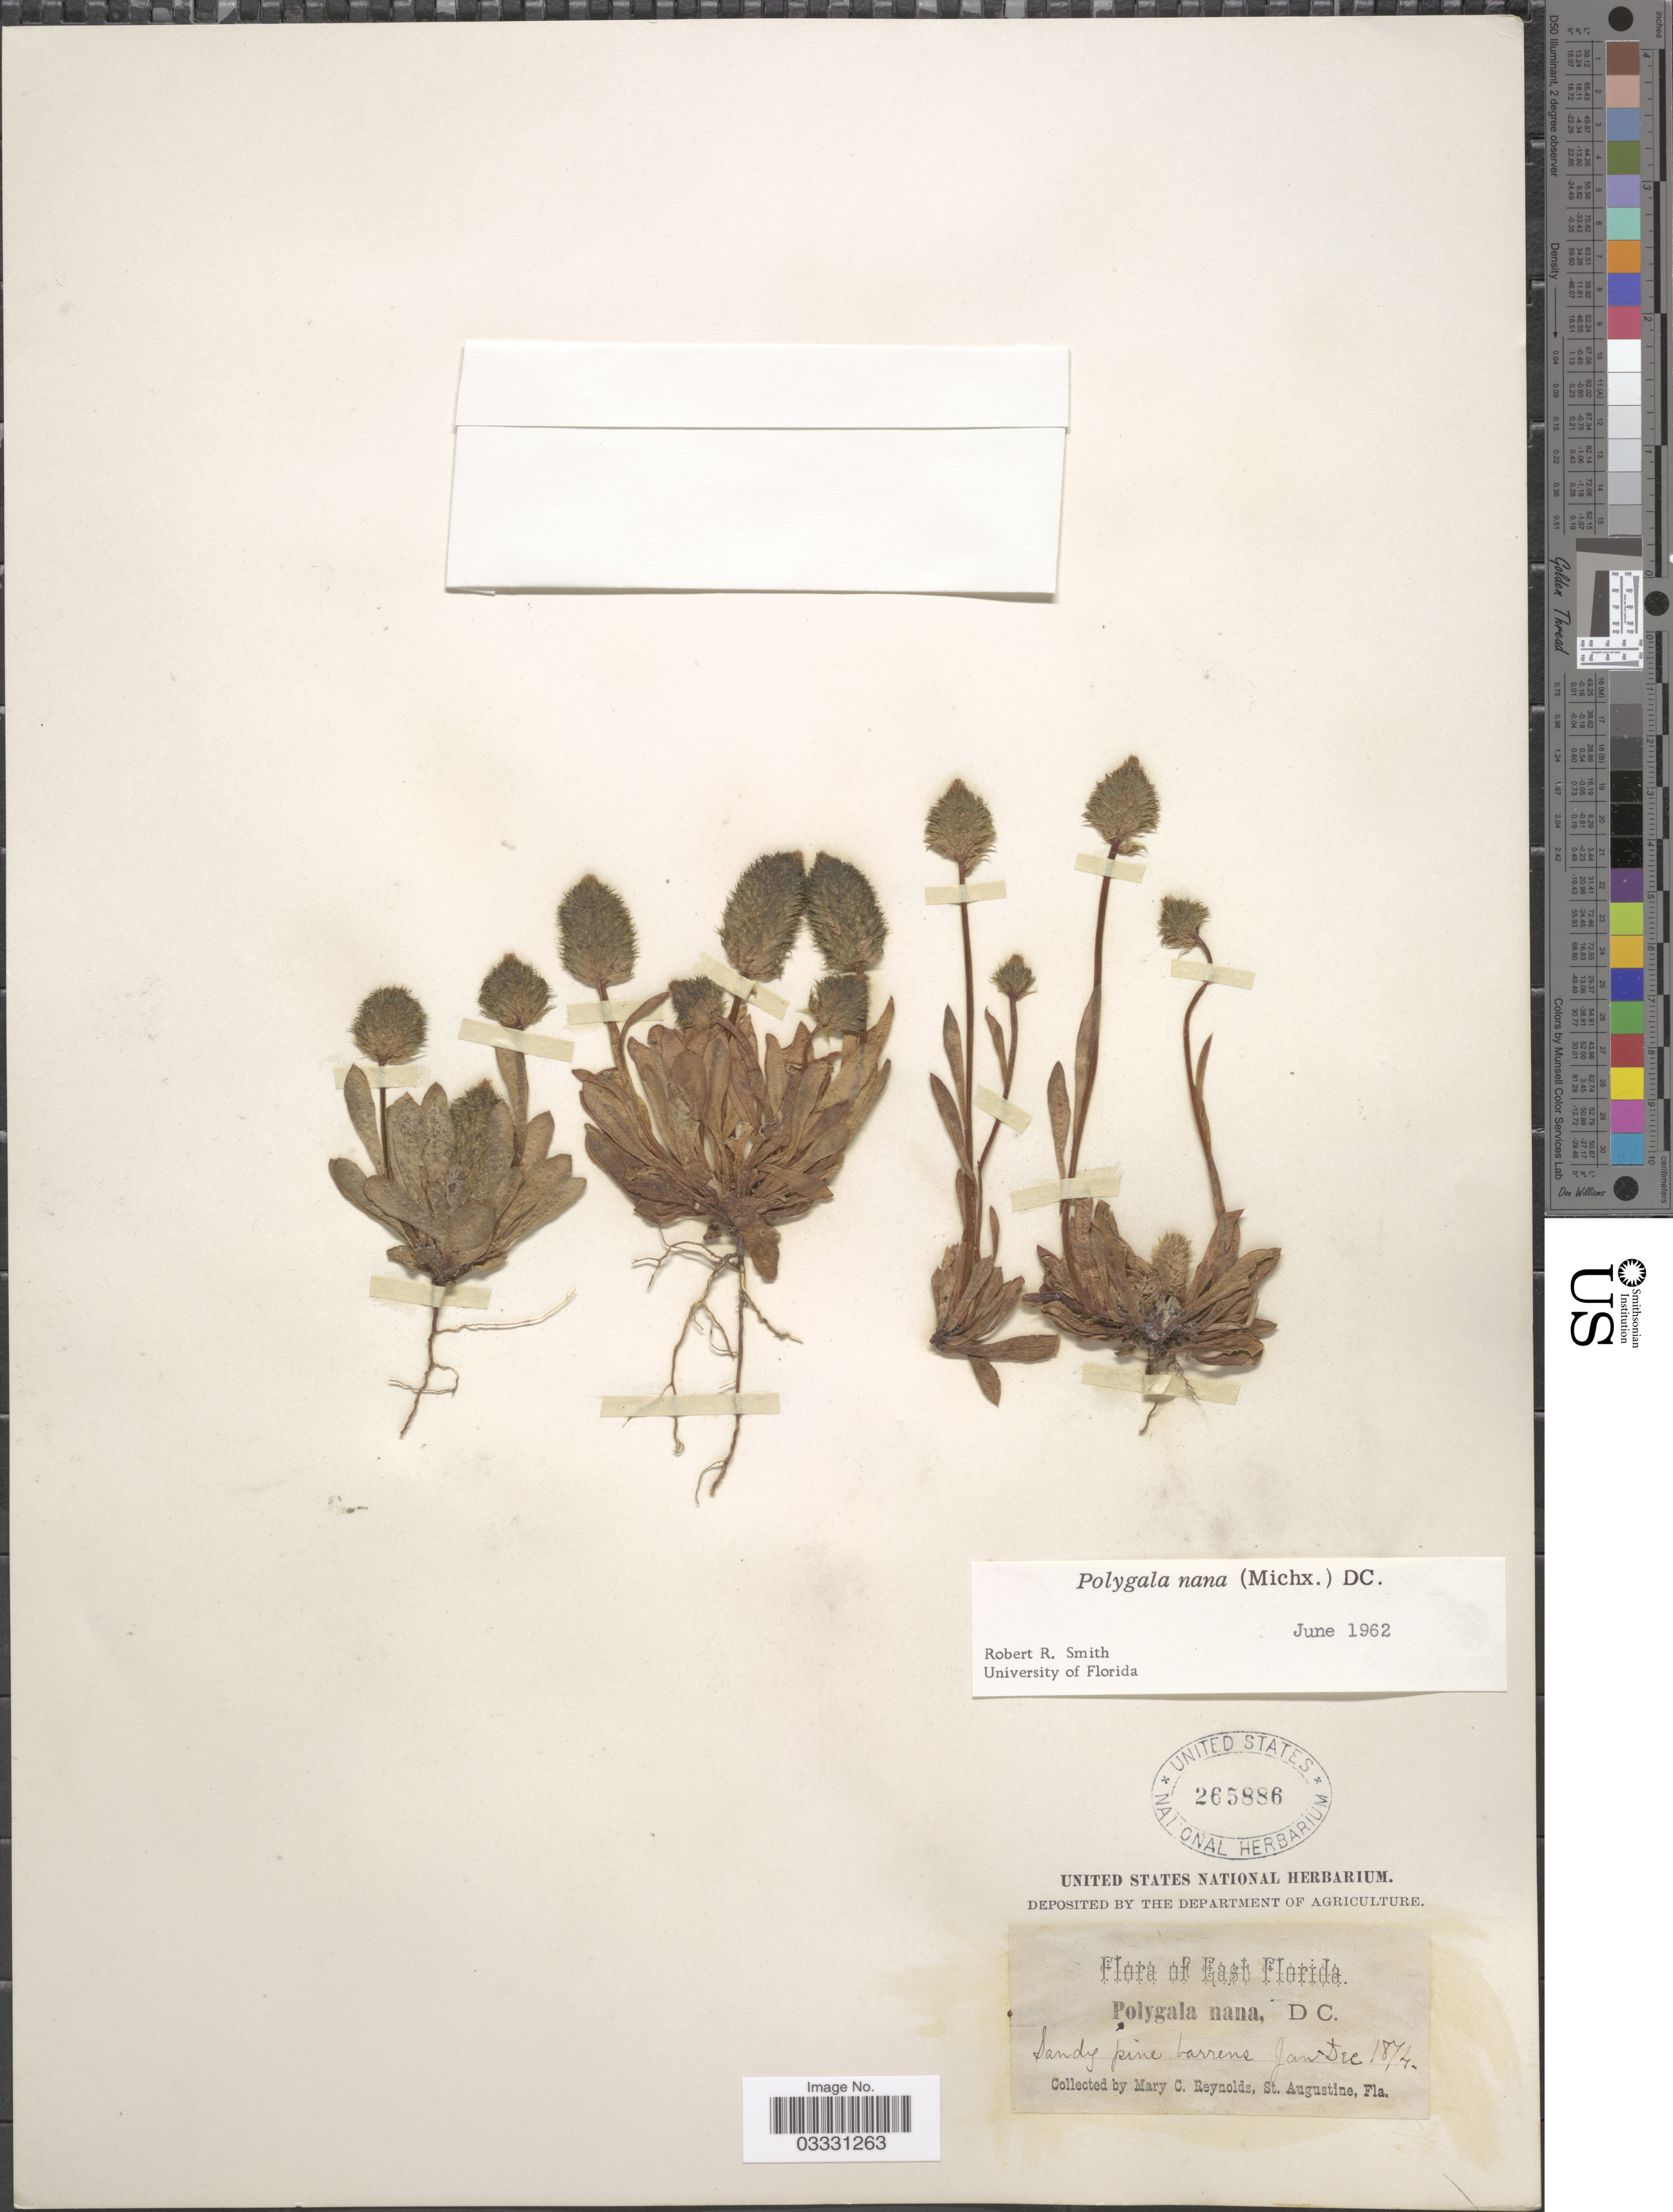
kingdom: Plantae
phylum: Tracheophyta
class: Magnoliopsida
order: Fabales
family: Polygalaceae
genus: Polygala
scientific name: Polygala nana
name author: (Michx.) DC.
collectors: M. Reynolds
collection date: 1874-01/1874-12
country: United States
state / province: Florida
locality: East Florida.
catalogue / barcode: US 265886